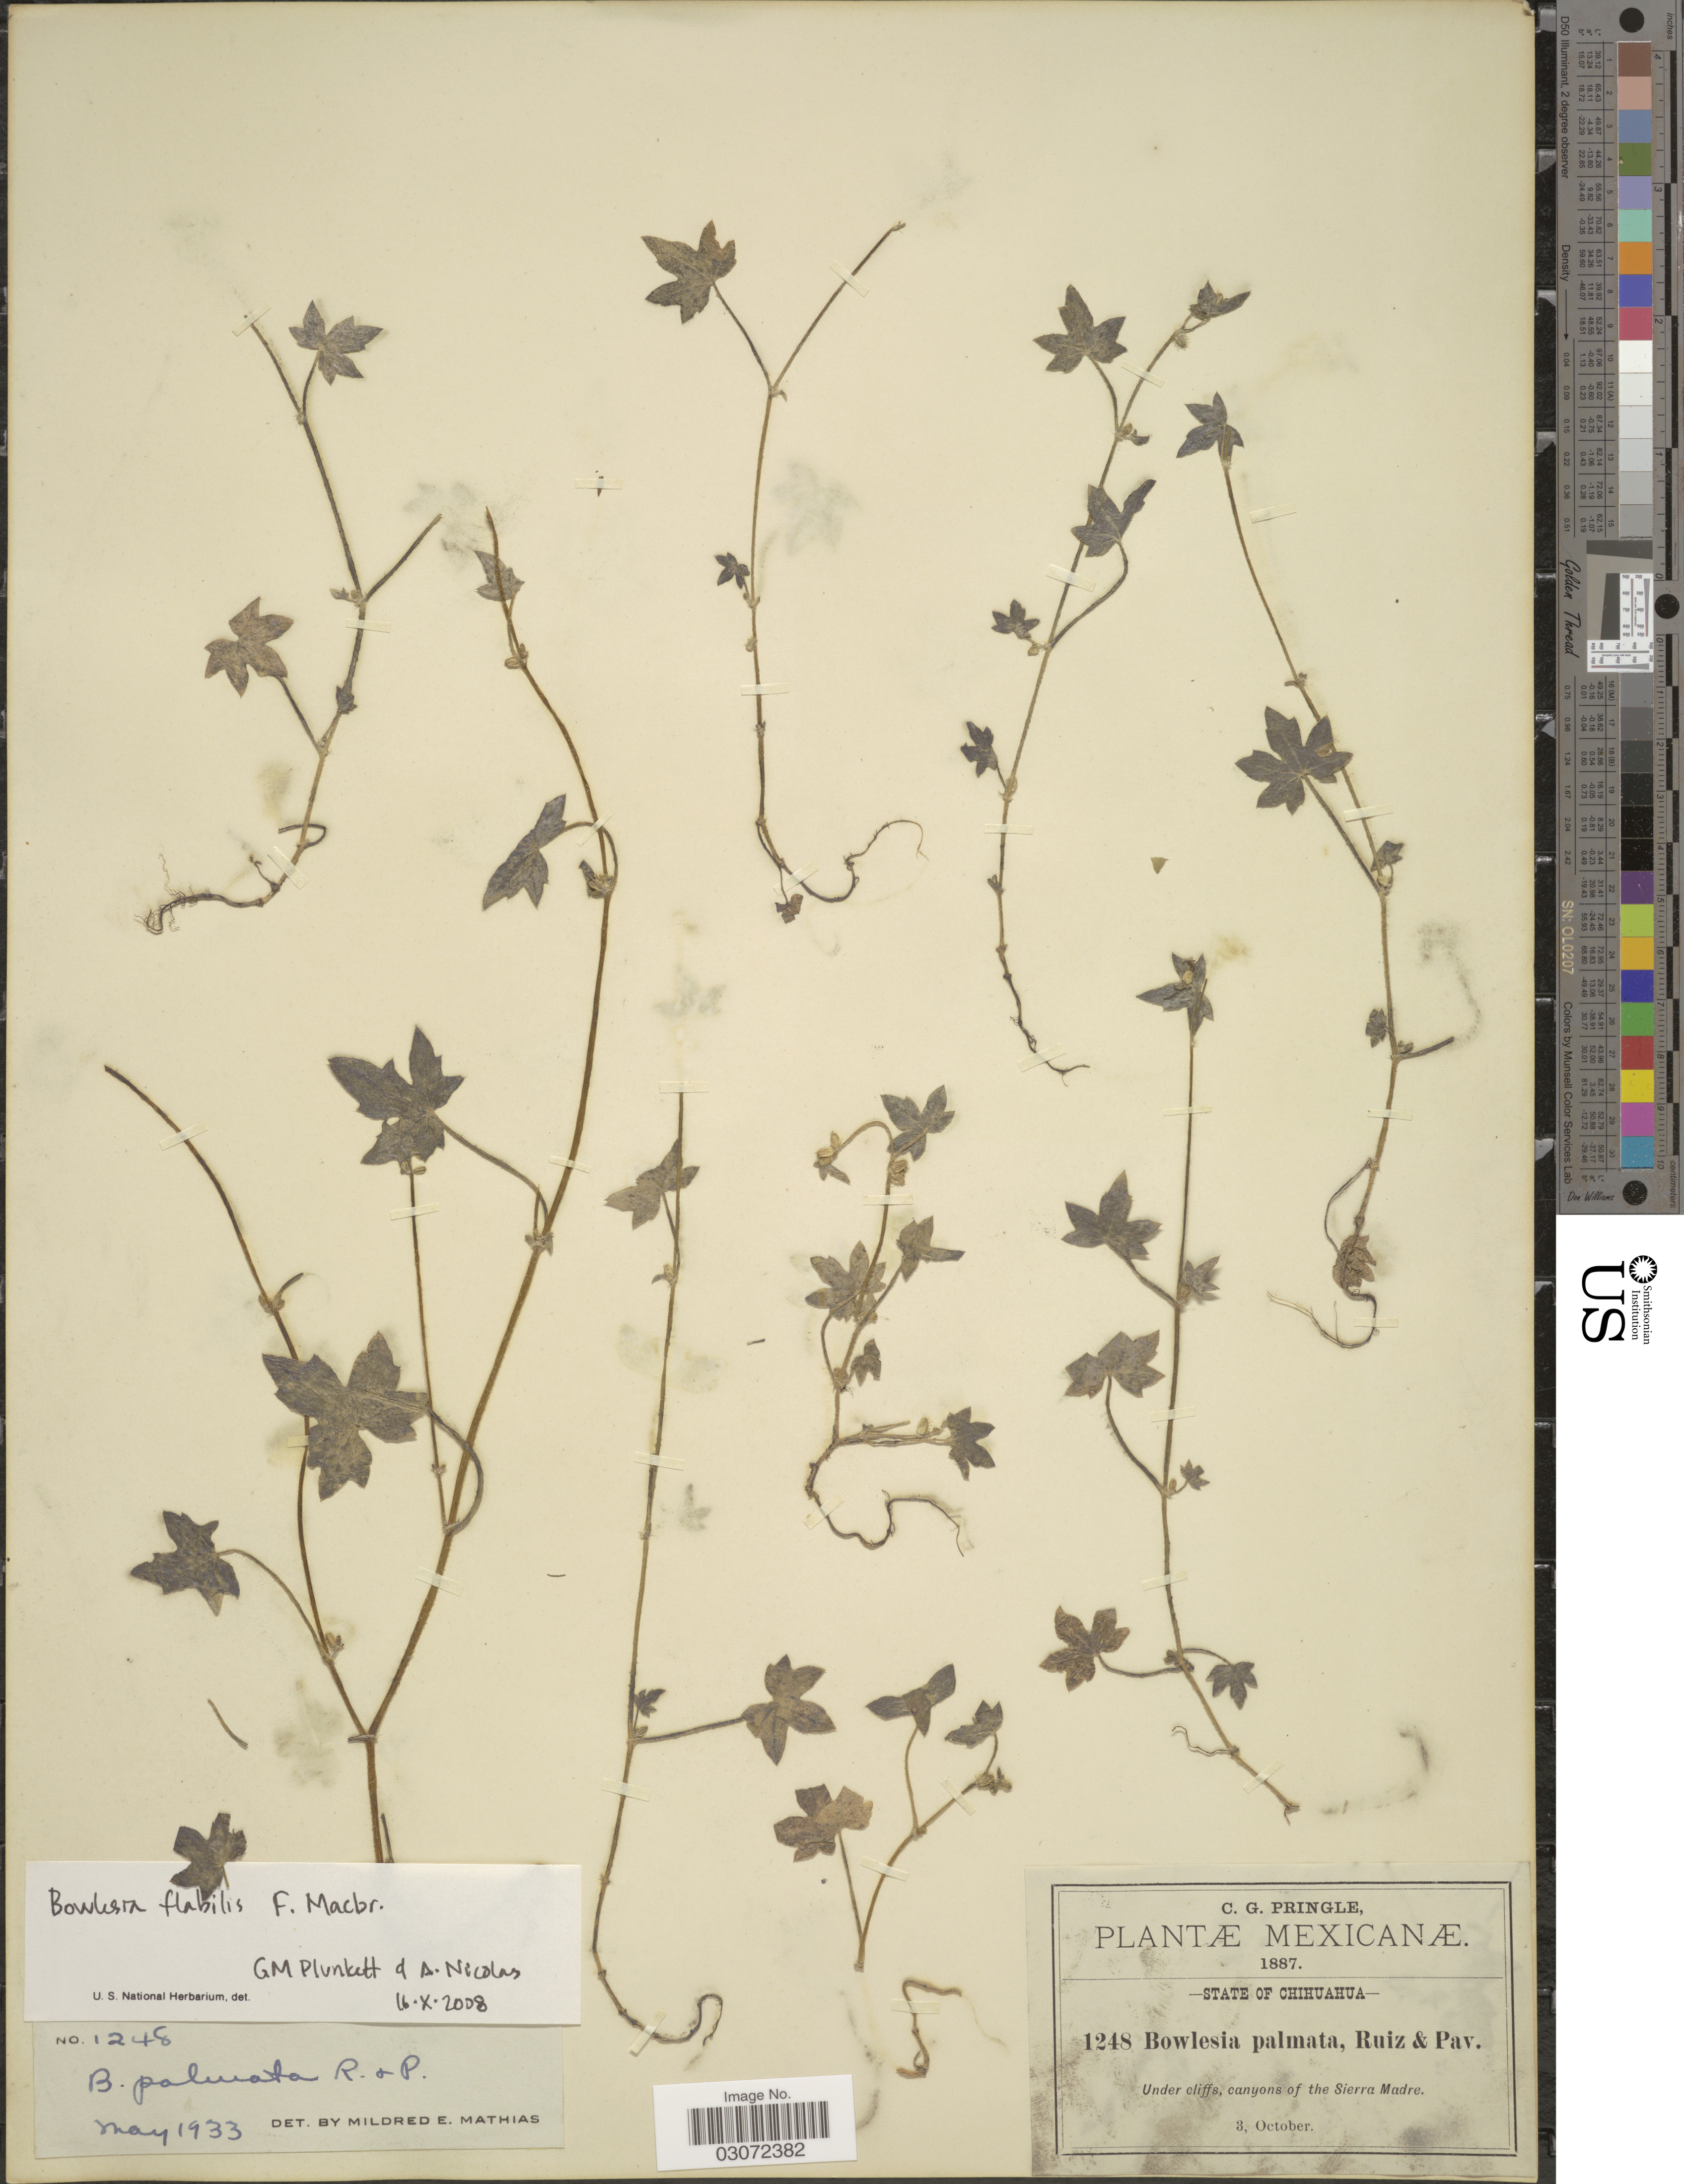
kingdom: Plantae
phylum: Tracheophyta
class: Magnoliopsida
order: Apiales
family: Apiaceae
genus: Bowlesia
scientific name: Bowlesia flabilis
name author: J.F. Macbr.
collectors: C. G. Pringle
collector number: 1248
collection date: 1887-10-03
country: Mexico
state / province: Chihuahua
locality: Under cliffs, canyons of the Sierra Madre.